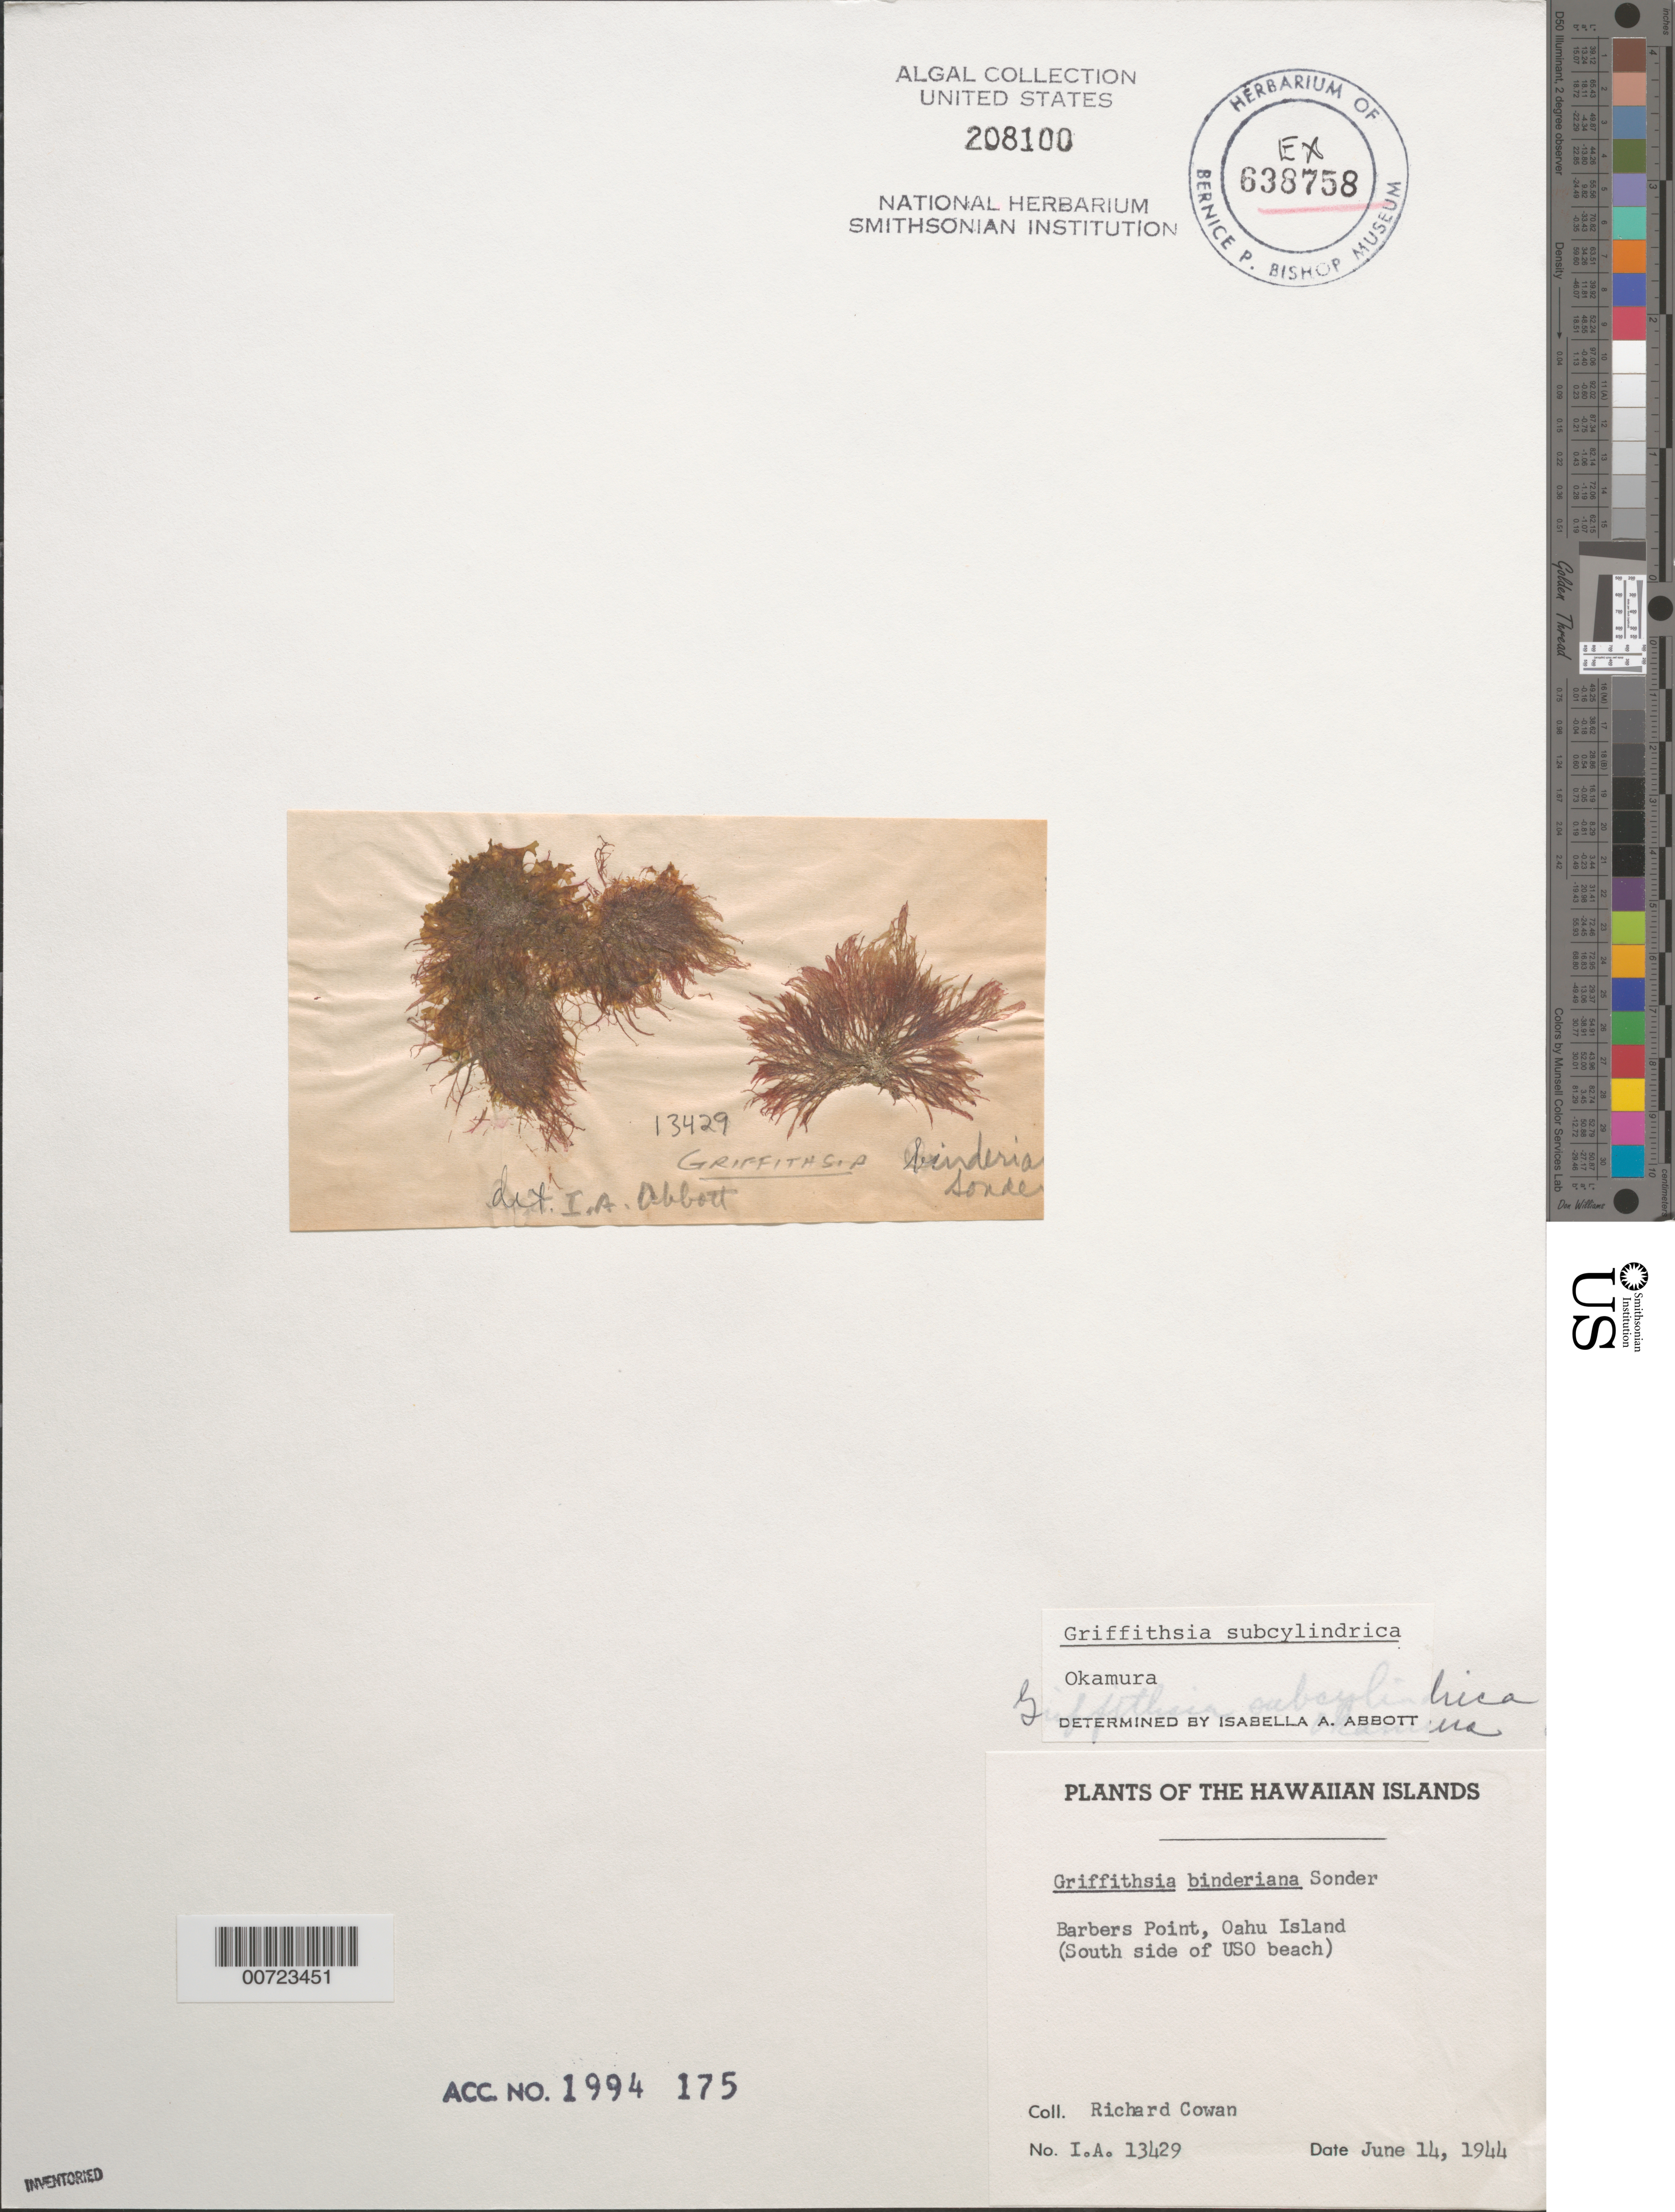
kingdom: Plantae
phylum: Rhodophyta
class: Florideophyceae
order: Ceramiales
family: Wrangeliaceae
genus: Griffithsia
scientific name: Griffithsia subcylindrica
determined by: Abbott, Isabella A.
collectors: R. S. Cowan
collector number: IAA 13429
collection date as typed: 14 Jun 1944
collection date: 1944-06-14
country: United States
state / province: Hawaii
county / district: Honolulu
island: Oahu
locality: Barbers Point, south side of U.S.O. beach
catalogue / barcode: US 208100